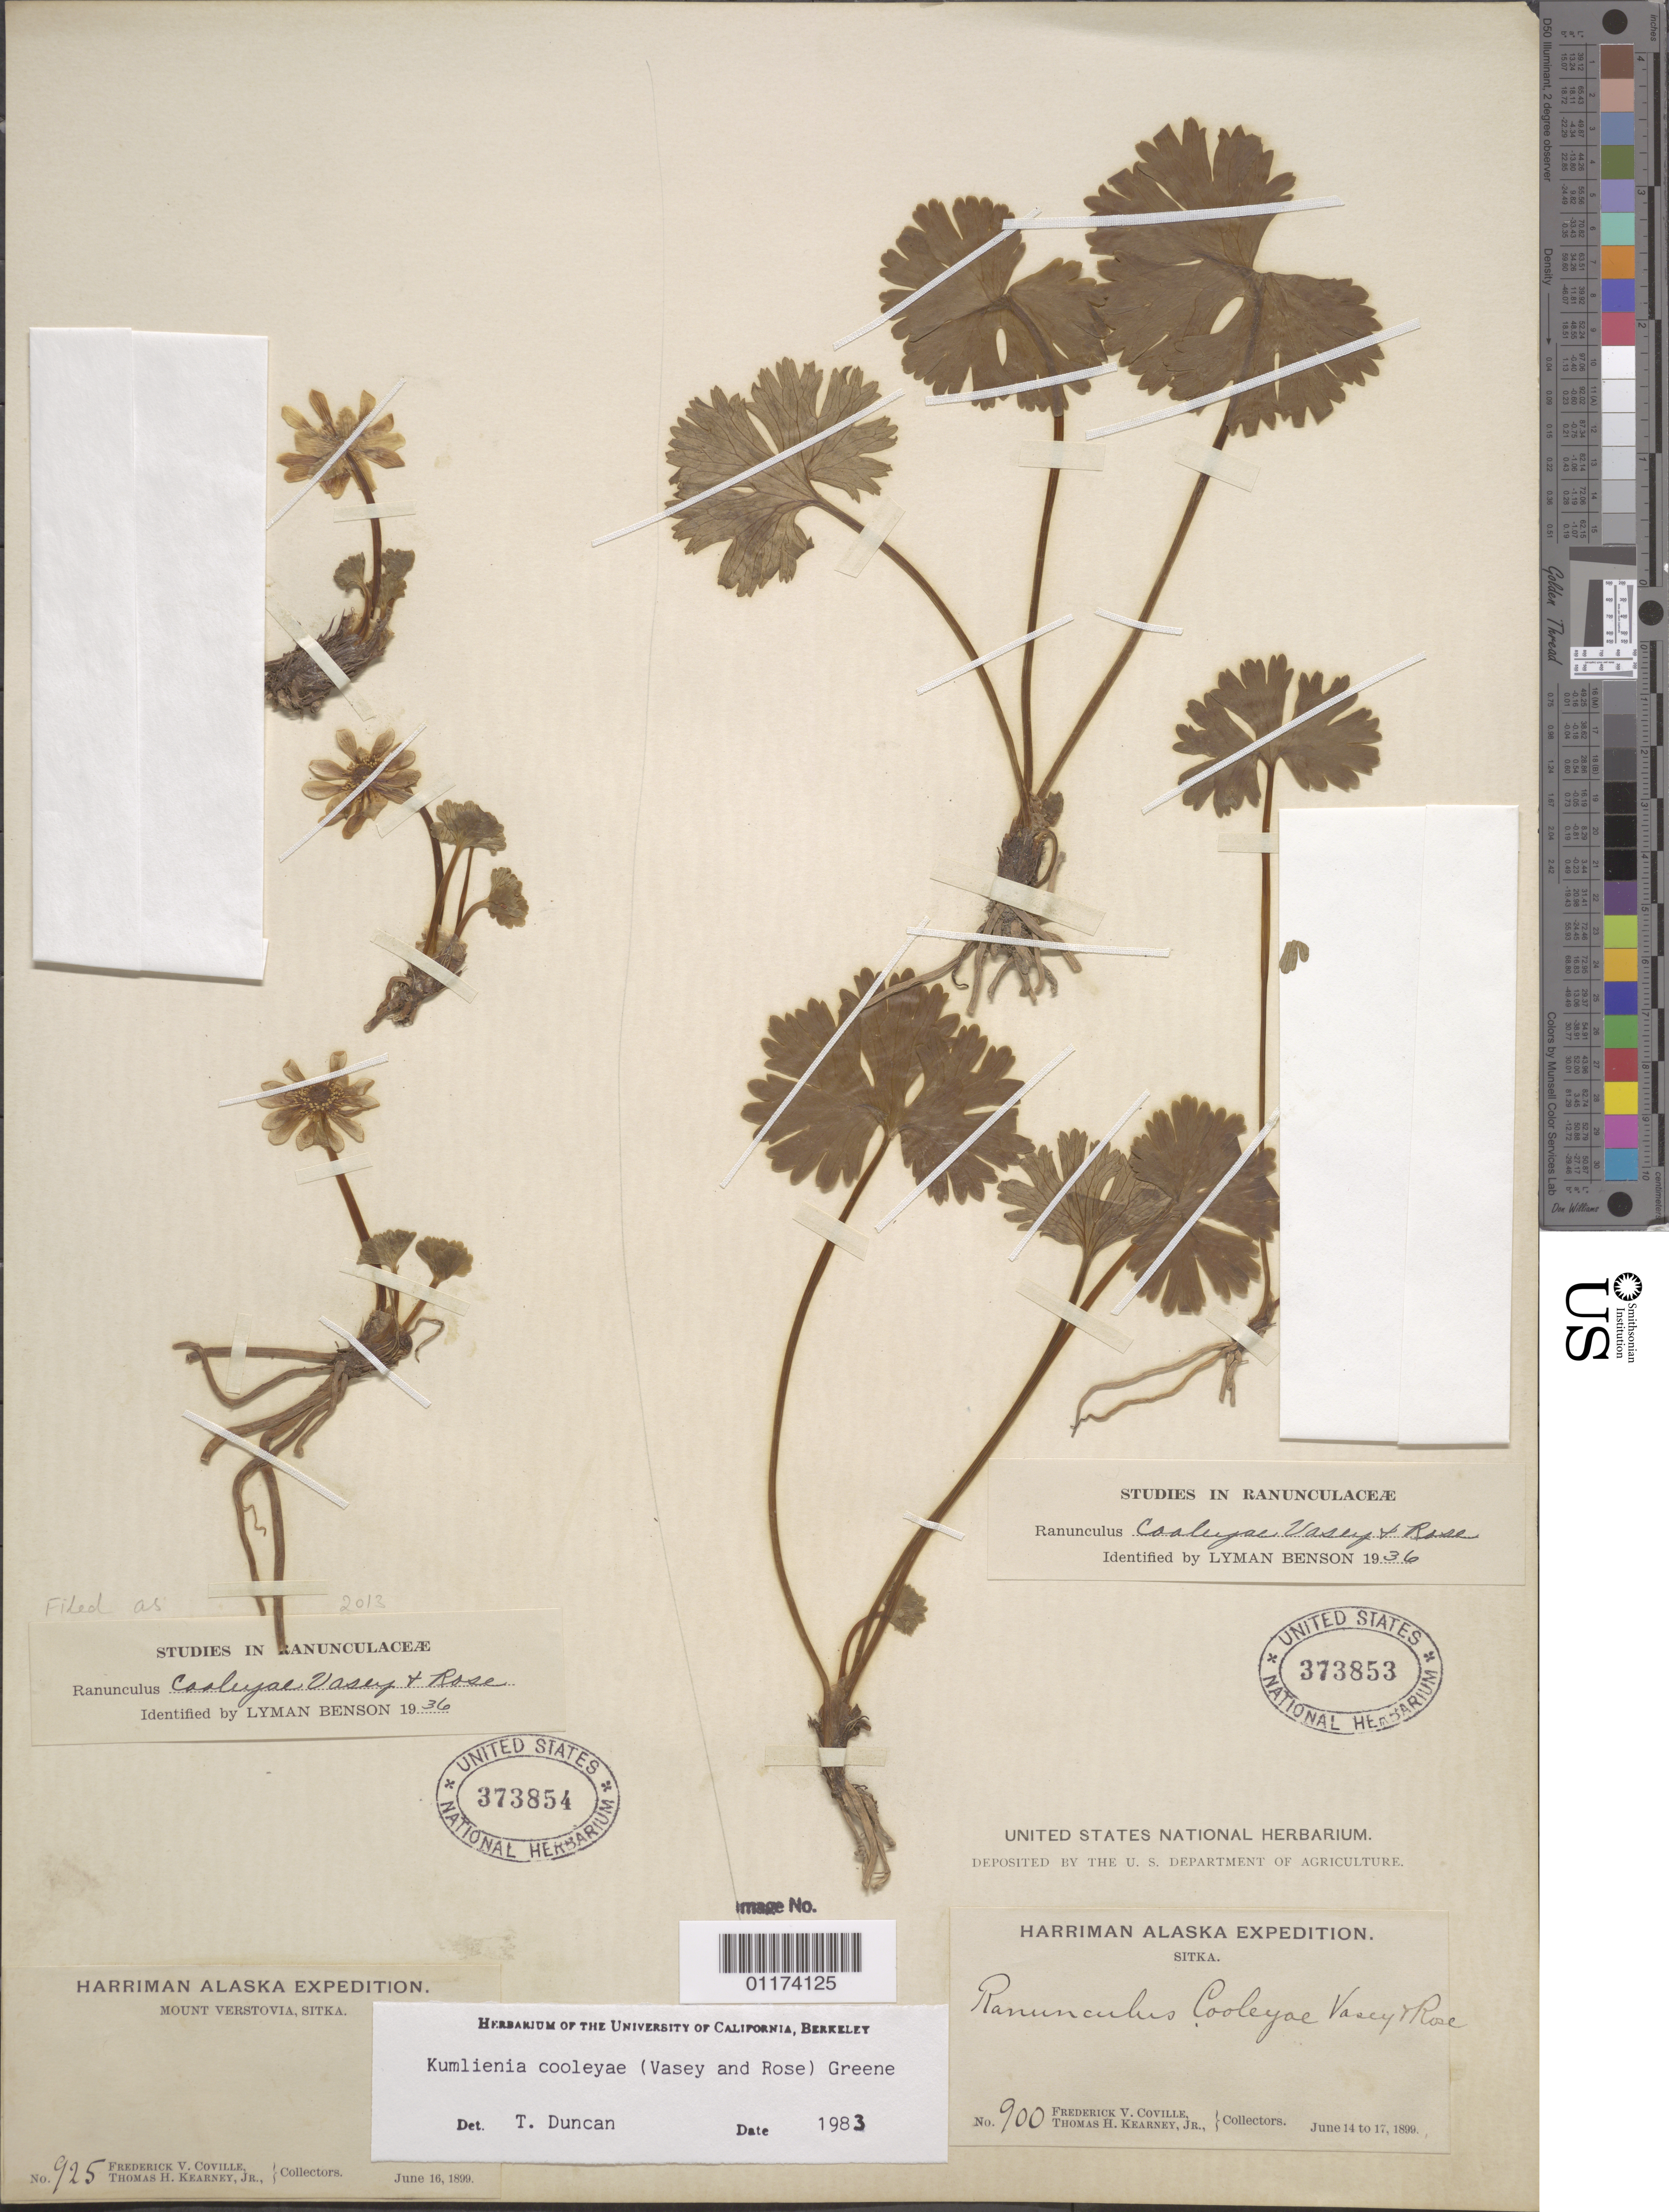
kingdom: Plantae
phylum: Tracheophyta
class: Magnoliopsida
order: Ranunculales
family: Ranunculaceae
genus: Arcteranthis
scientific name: Arcteranthis cooleyae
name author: (Vasey & Rose) Greene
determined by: Strong, M. T., (US), Smithsonian Institution - National Museum of Natural History (UNITED STATES)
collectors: F. V. Coville & T. H. Kearney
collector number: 925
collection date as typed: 16 Jun 1899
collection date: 1899-06-16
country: United States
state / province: Alaska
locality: Mount Verstovia, Sitka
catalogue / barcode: US 373854-2